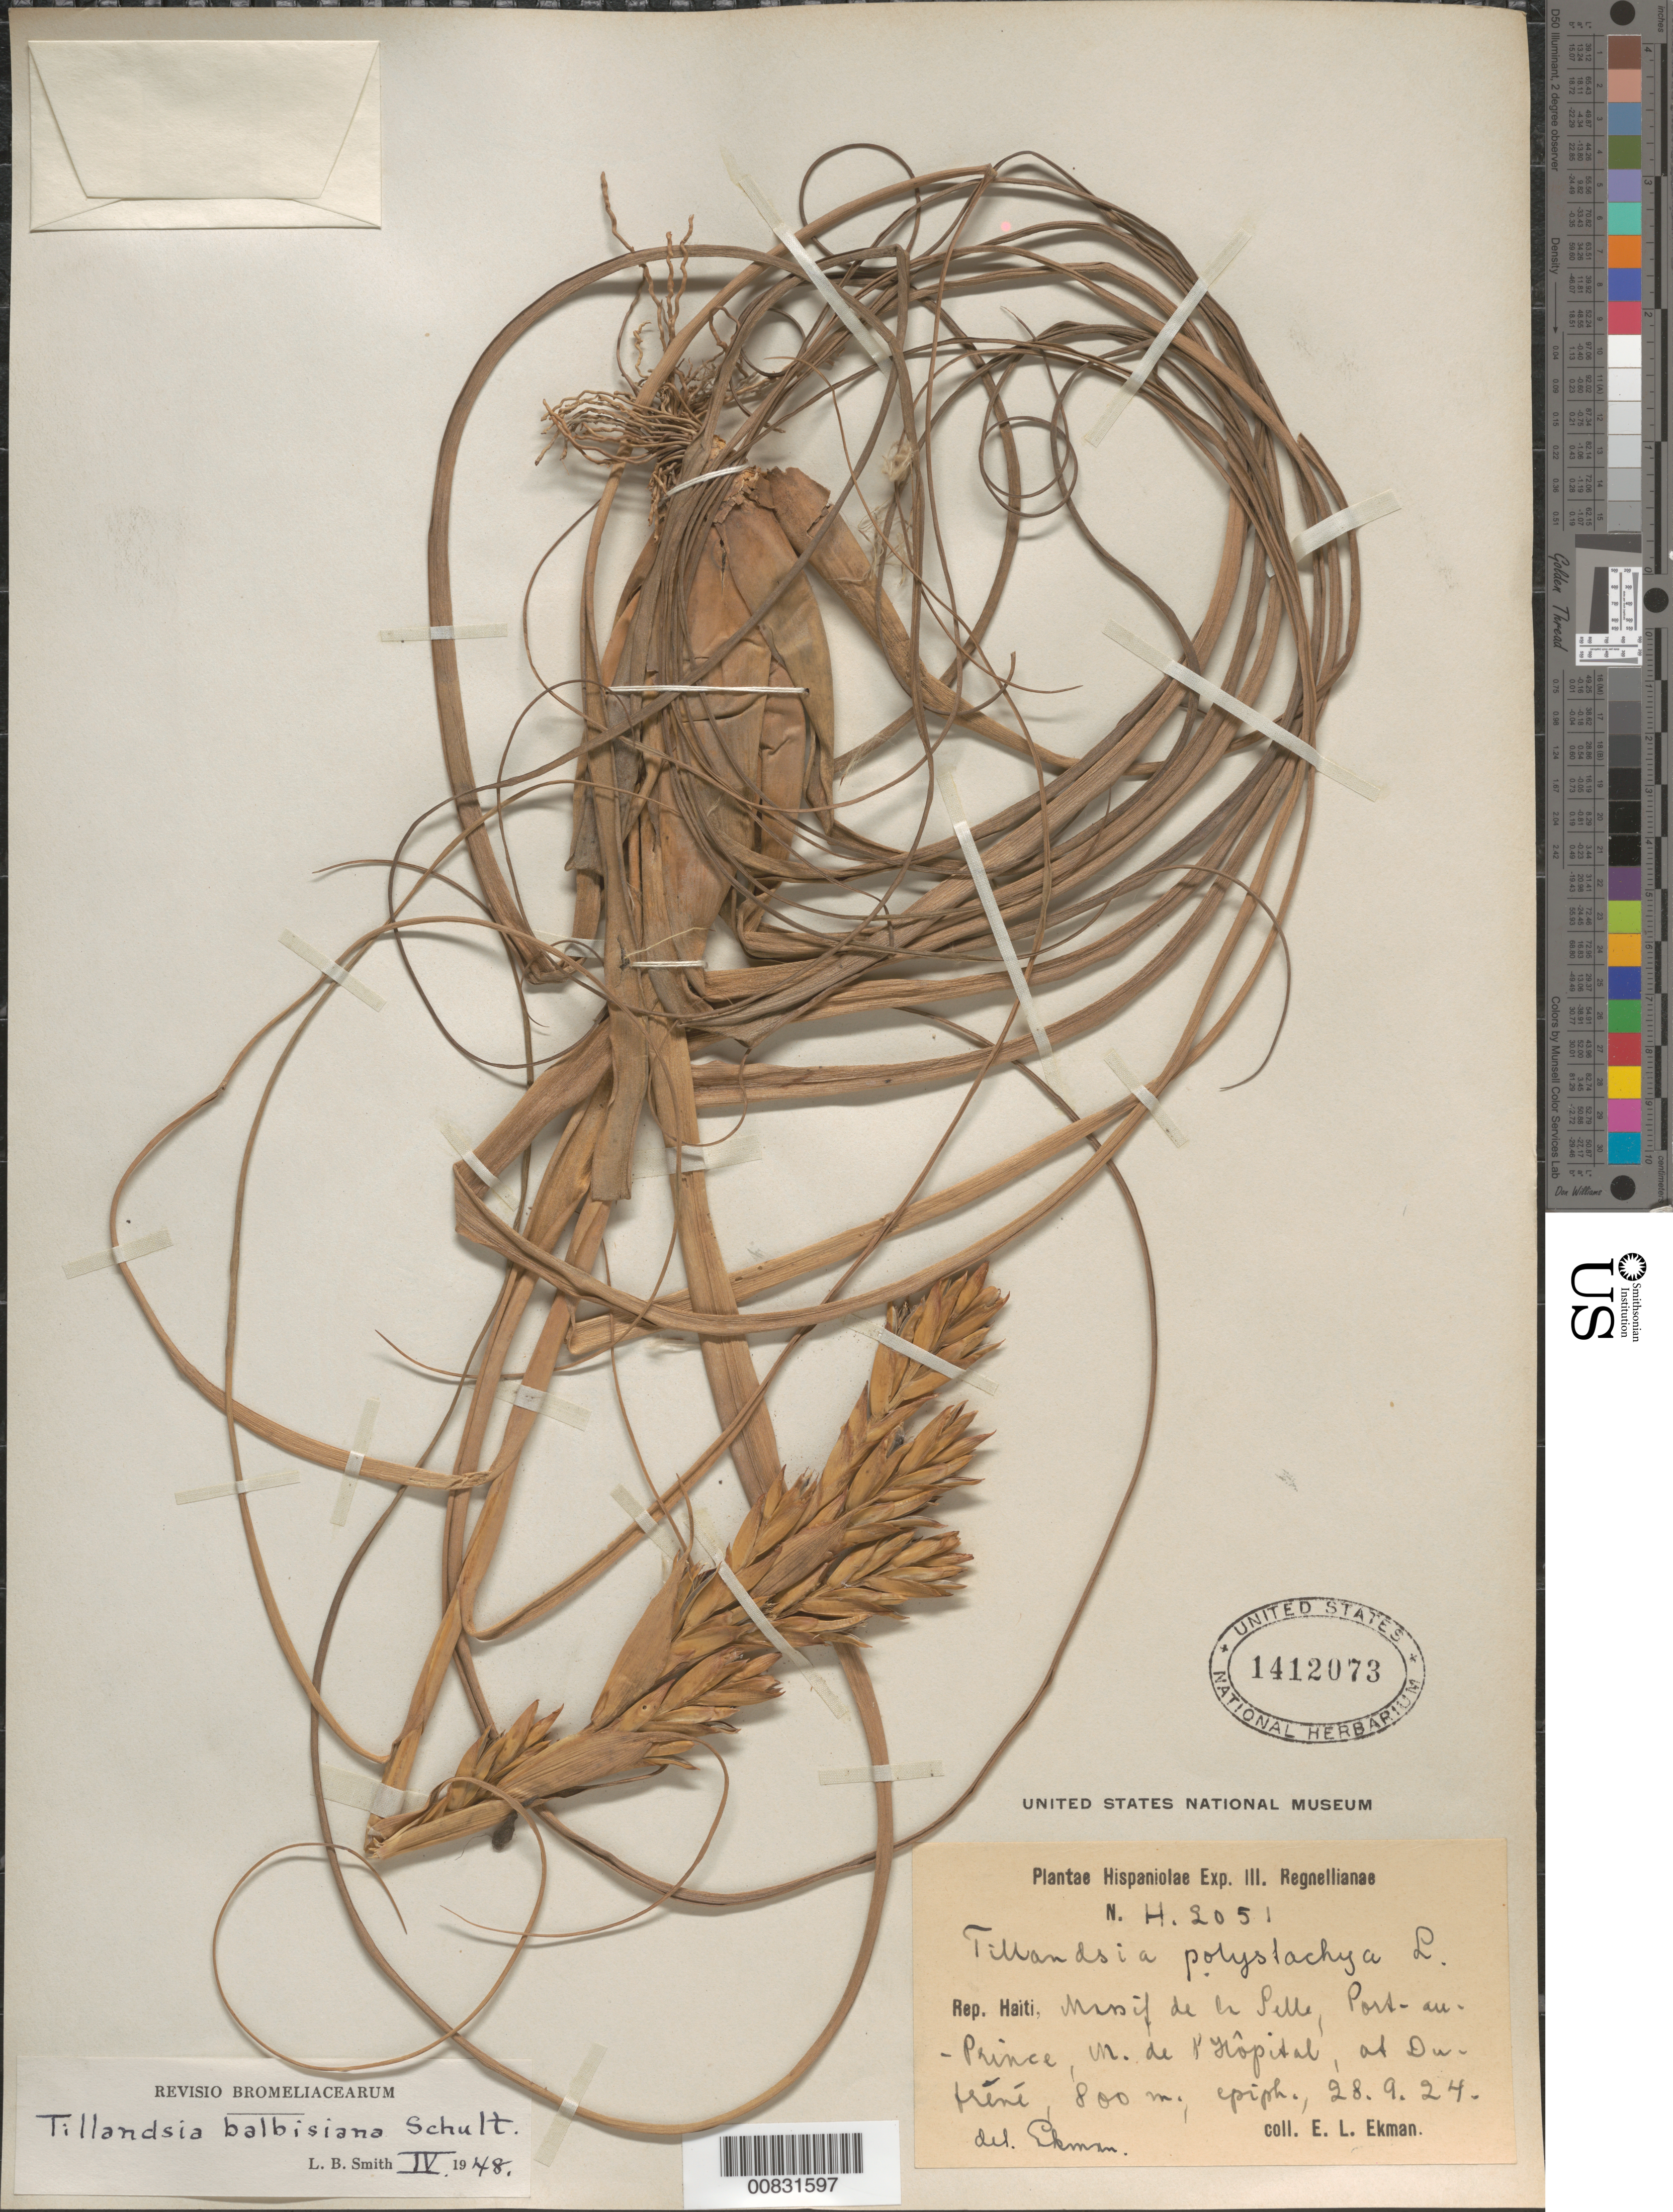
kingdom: Plantae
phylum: Tracheophyta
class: Liliopsida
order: Poales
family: Bromeliaceae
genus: Tillandsia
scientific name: Tillandsia balbisiana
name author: Schult. f.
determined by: Smith, Lyman B., (US), NMNH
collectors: E. L. Ekman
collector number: H 2051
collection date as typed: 28 Sep 1924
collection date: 1924-09-28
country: Haiti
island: Hispaniola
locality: Massif de la Selle, Port-au-Prince, M. de L'Hôpital, at Dufrènè.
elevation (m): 800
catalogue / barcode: US 1412073